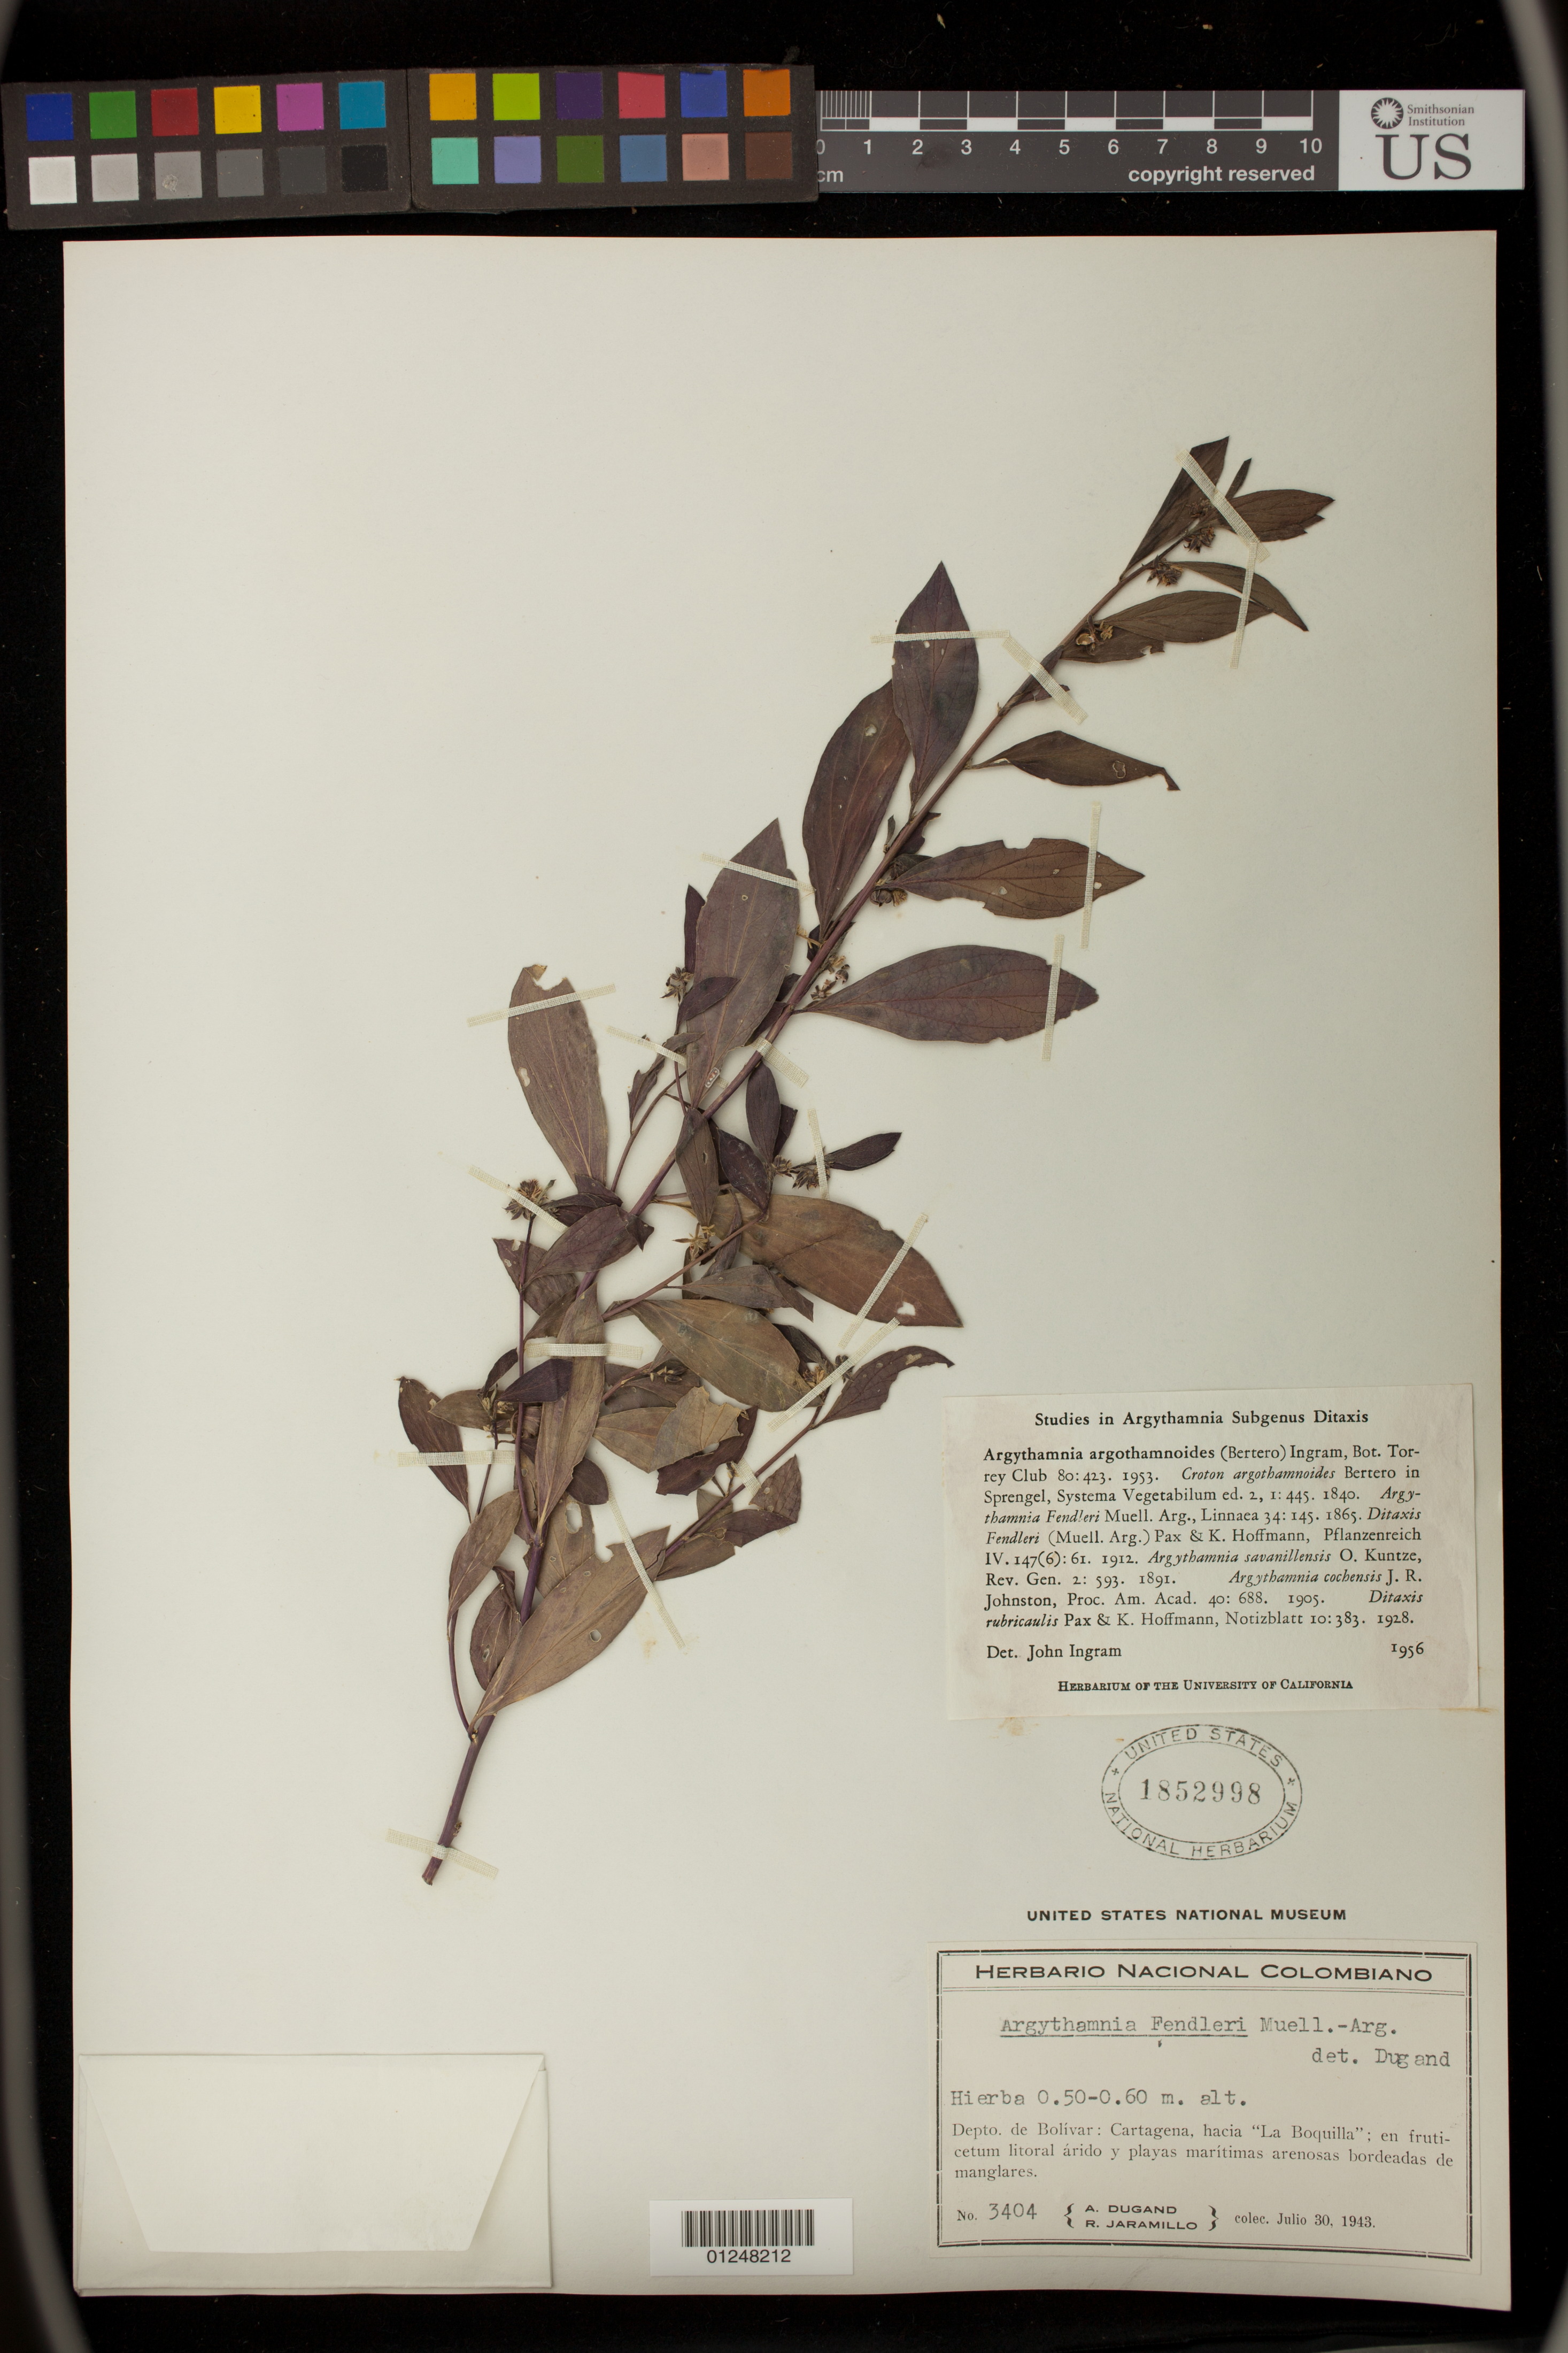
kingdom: Plantae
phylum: Tracheophyta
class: Magnoliopsida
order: Malpighiales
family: Euphorbiaceae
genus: Argythamnia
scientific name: Argythamnia argothamnoides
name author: (Bertero & Spreng.) J.W. Ingram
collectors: A. Dugand & R. Jaramillo M.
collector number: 3404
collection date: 1943-07-30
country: Colombia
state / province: Bolívar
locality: Cartagena, hacia "La Boquilla"; en fruticetum litoral arido y playa martimas arenosas bordeadas de manglares.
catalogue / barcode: US 1852998